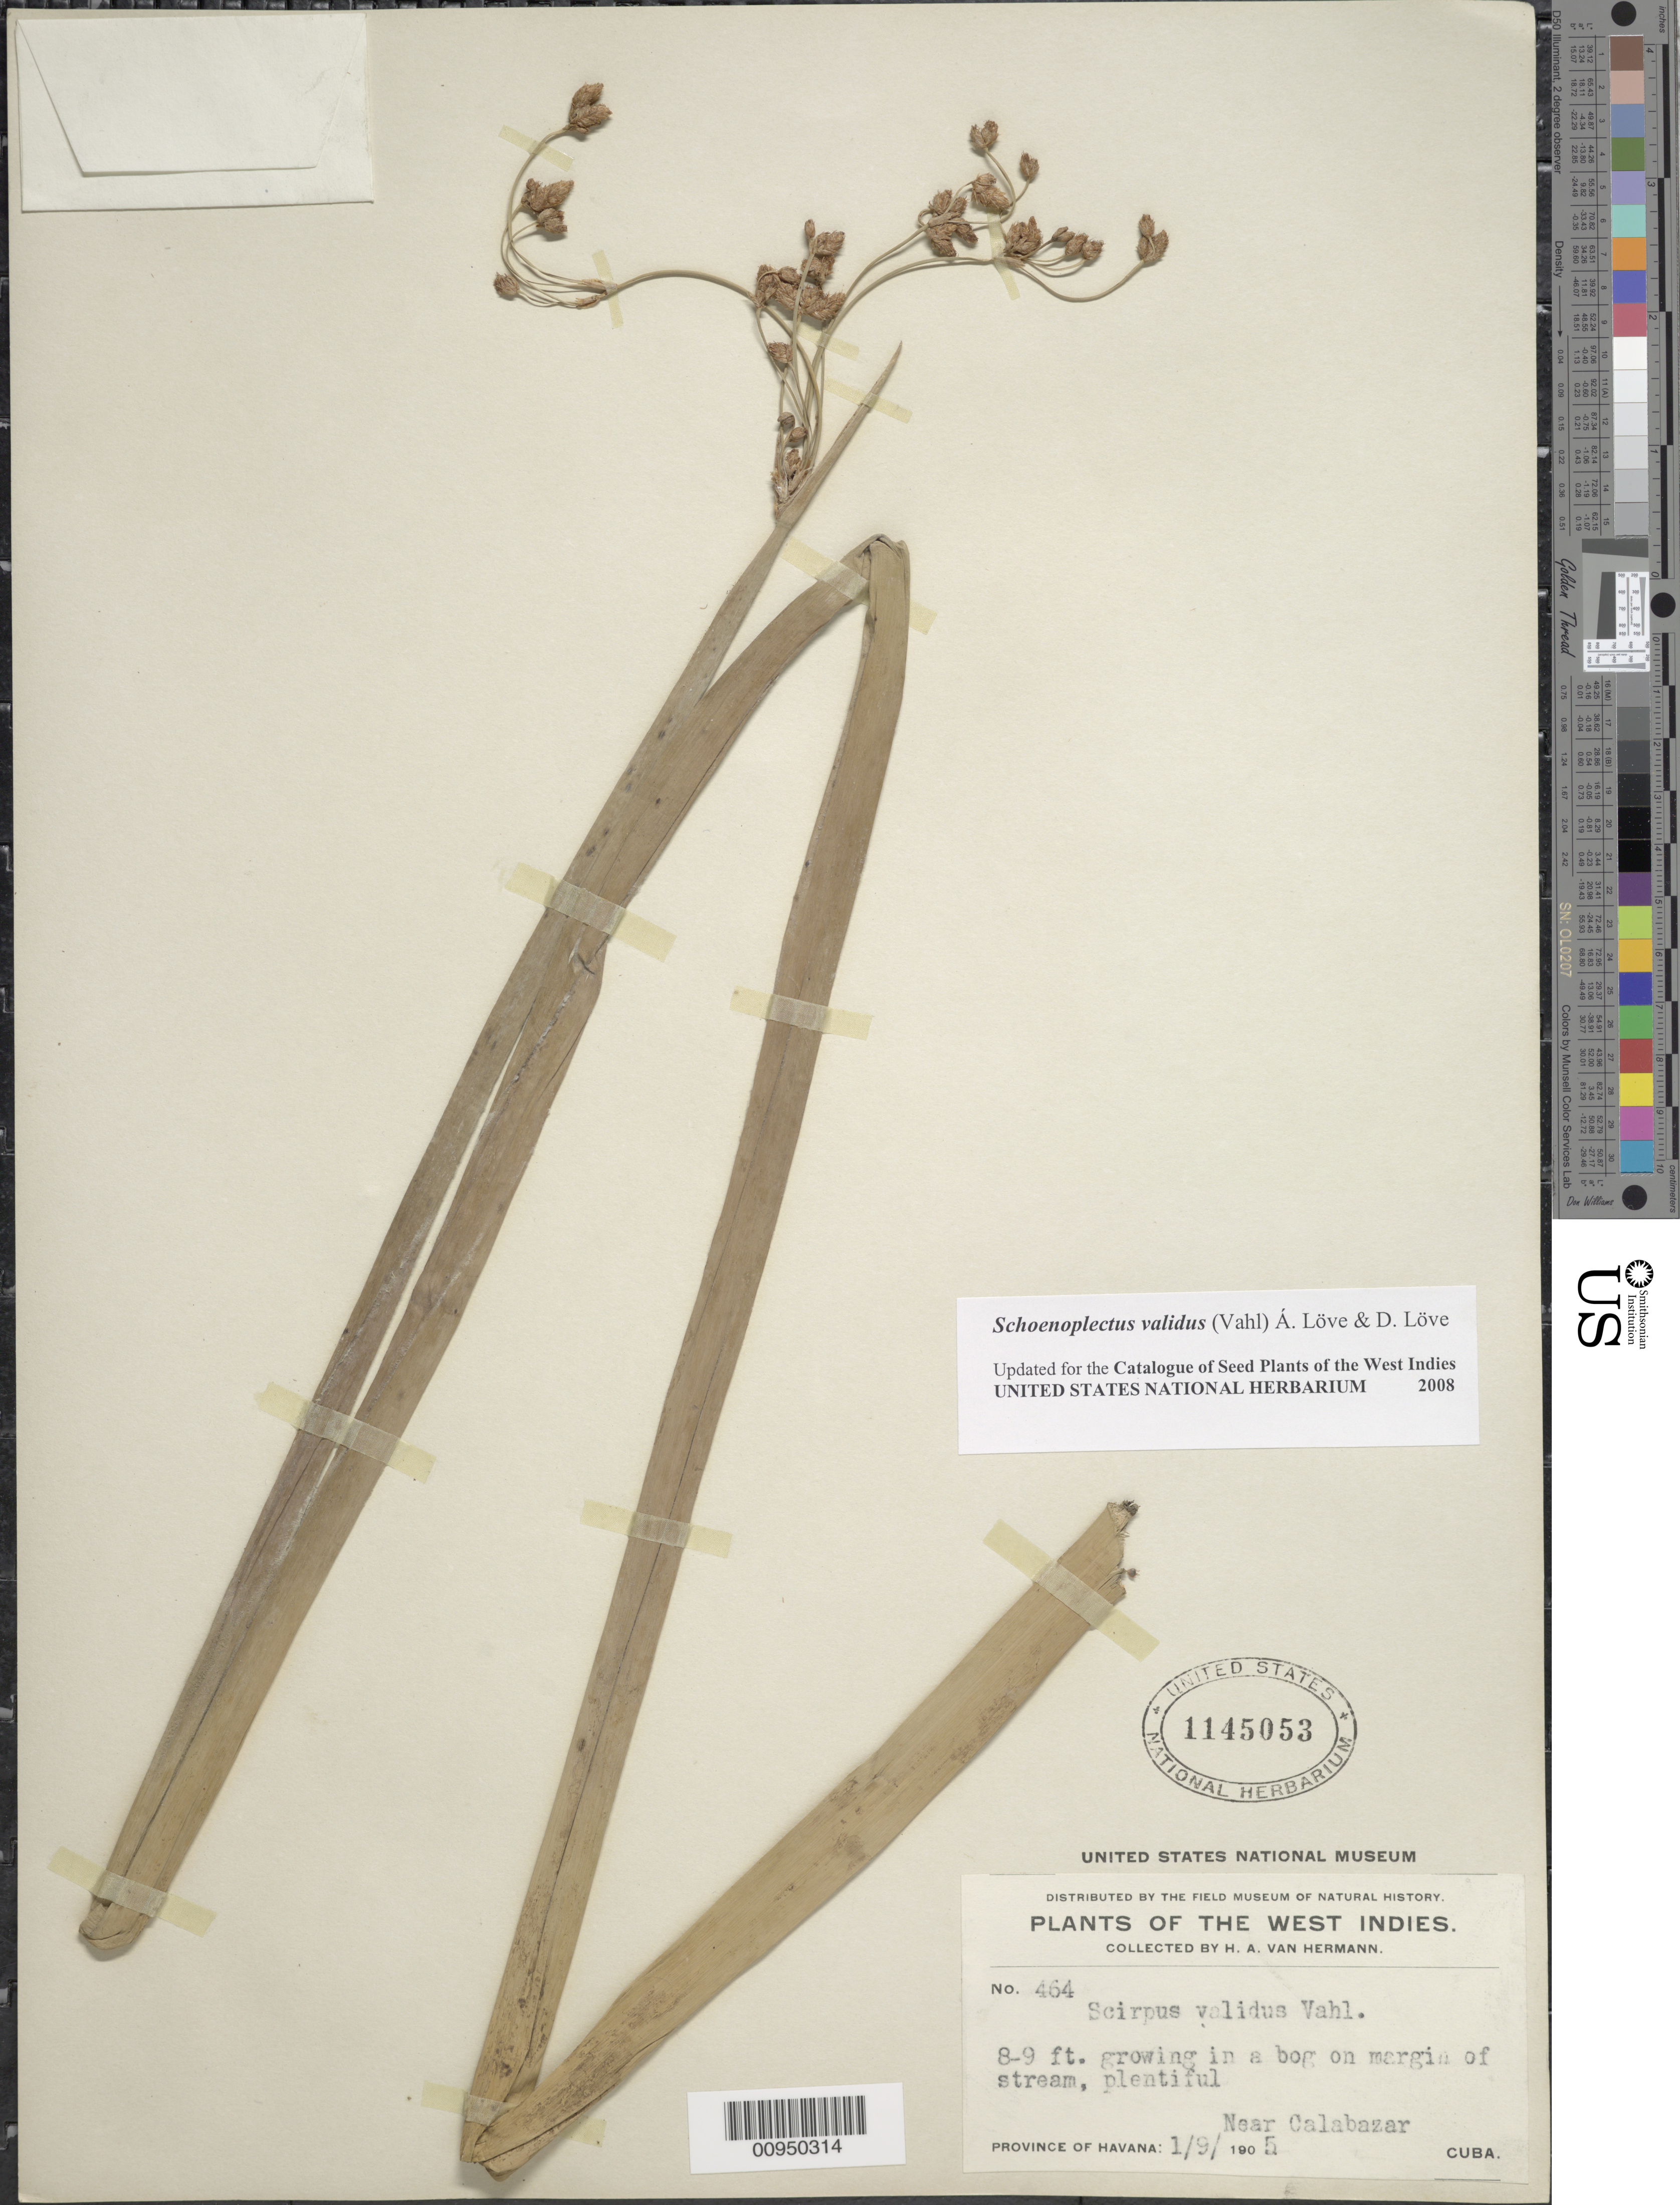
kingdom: Plantae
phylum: Tracheophyta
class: Liliopsida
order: Poales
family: Cyperaceae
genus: Schoenoplectus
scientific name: Schoenoplectus validus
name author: (Vahl) Á. Löve & D. Löve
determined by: Strong, M. T., (US), Smithsonian Institution - National Museum of Natural History (UNITED STATES)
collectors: H. A. Van Hermann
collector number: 464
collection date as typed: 01 Sep 1905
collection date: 1905-09-01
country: Cuba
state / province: La Habana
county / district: Municipio de Boyeros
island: Cuba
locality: Calabazar (near)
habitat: Growing in a bog on margin of stream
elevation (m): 60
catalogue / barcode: US 1145053